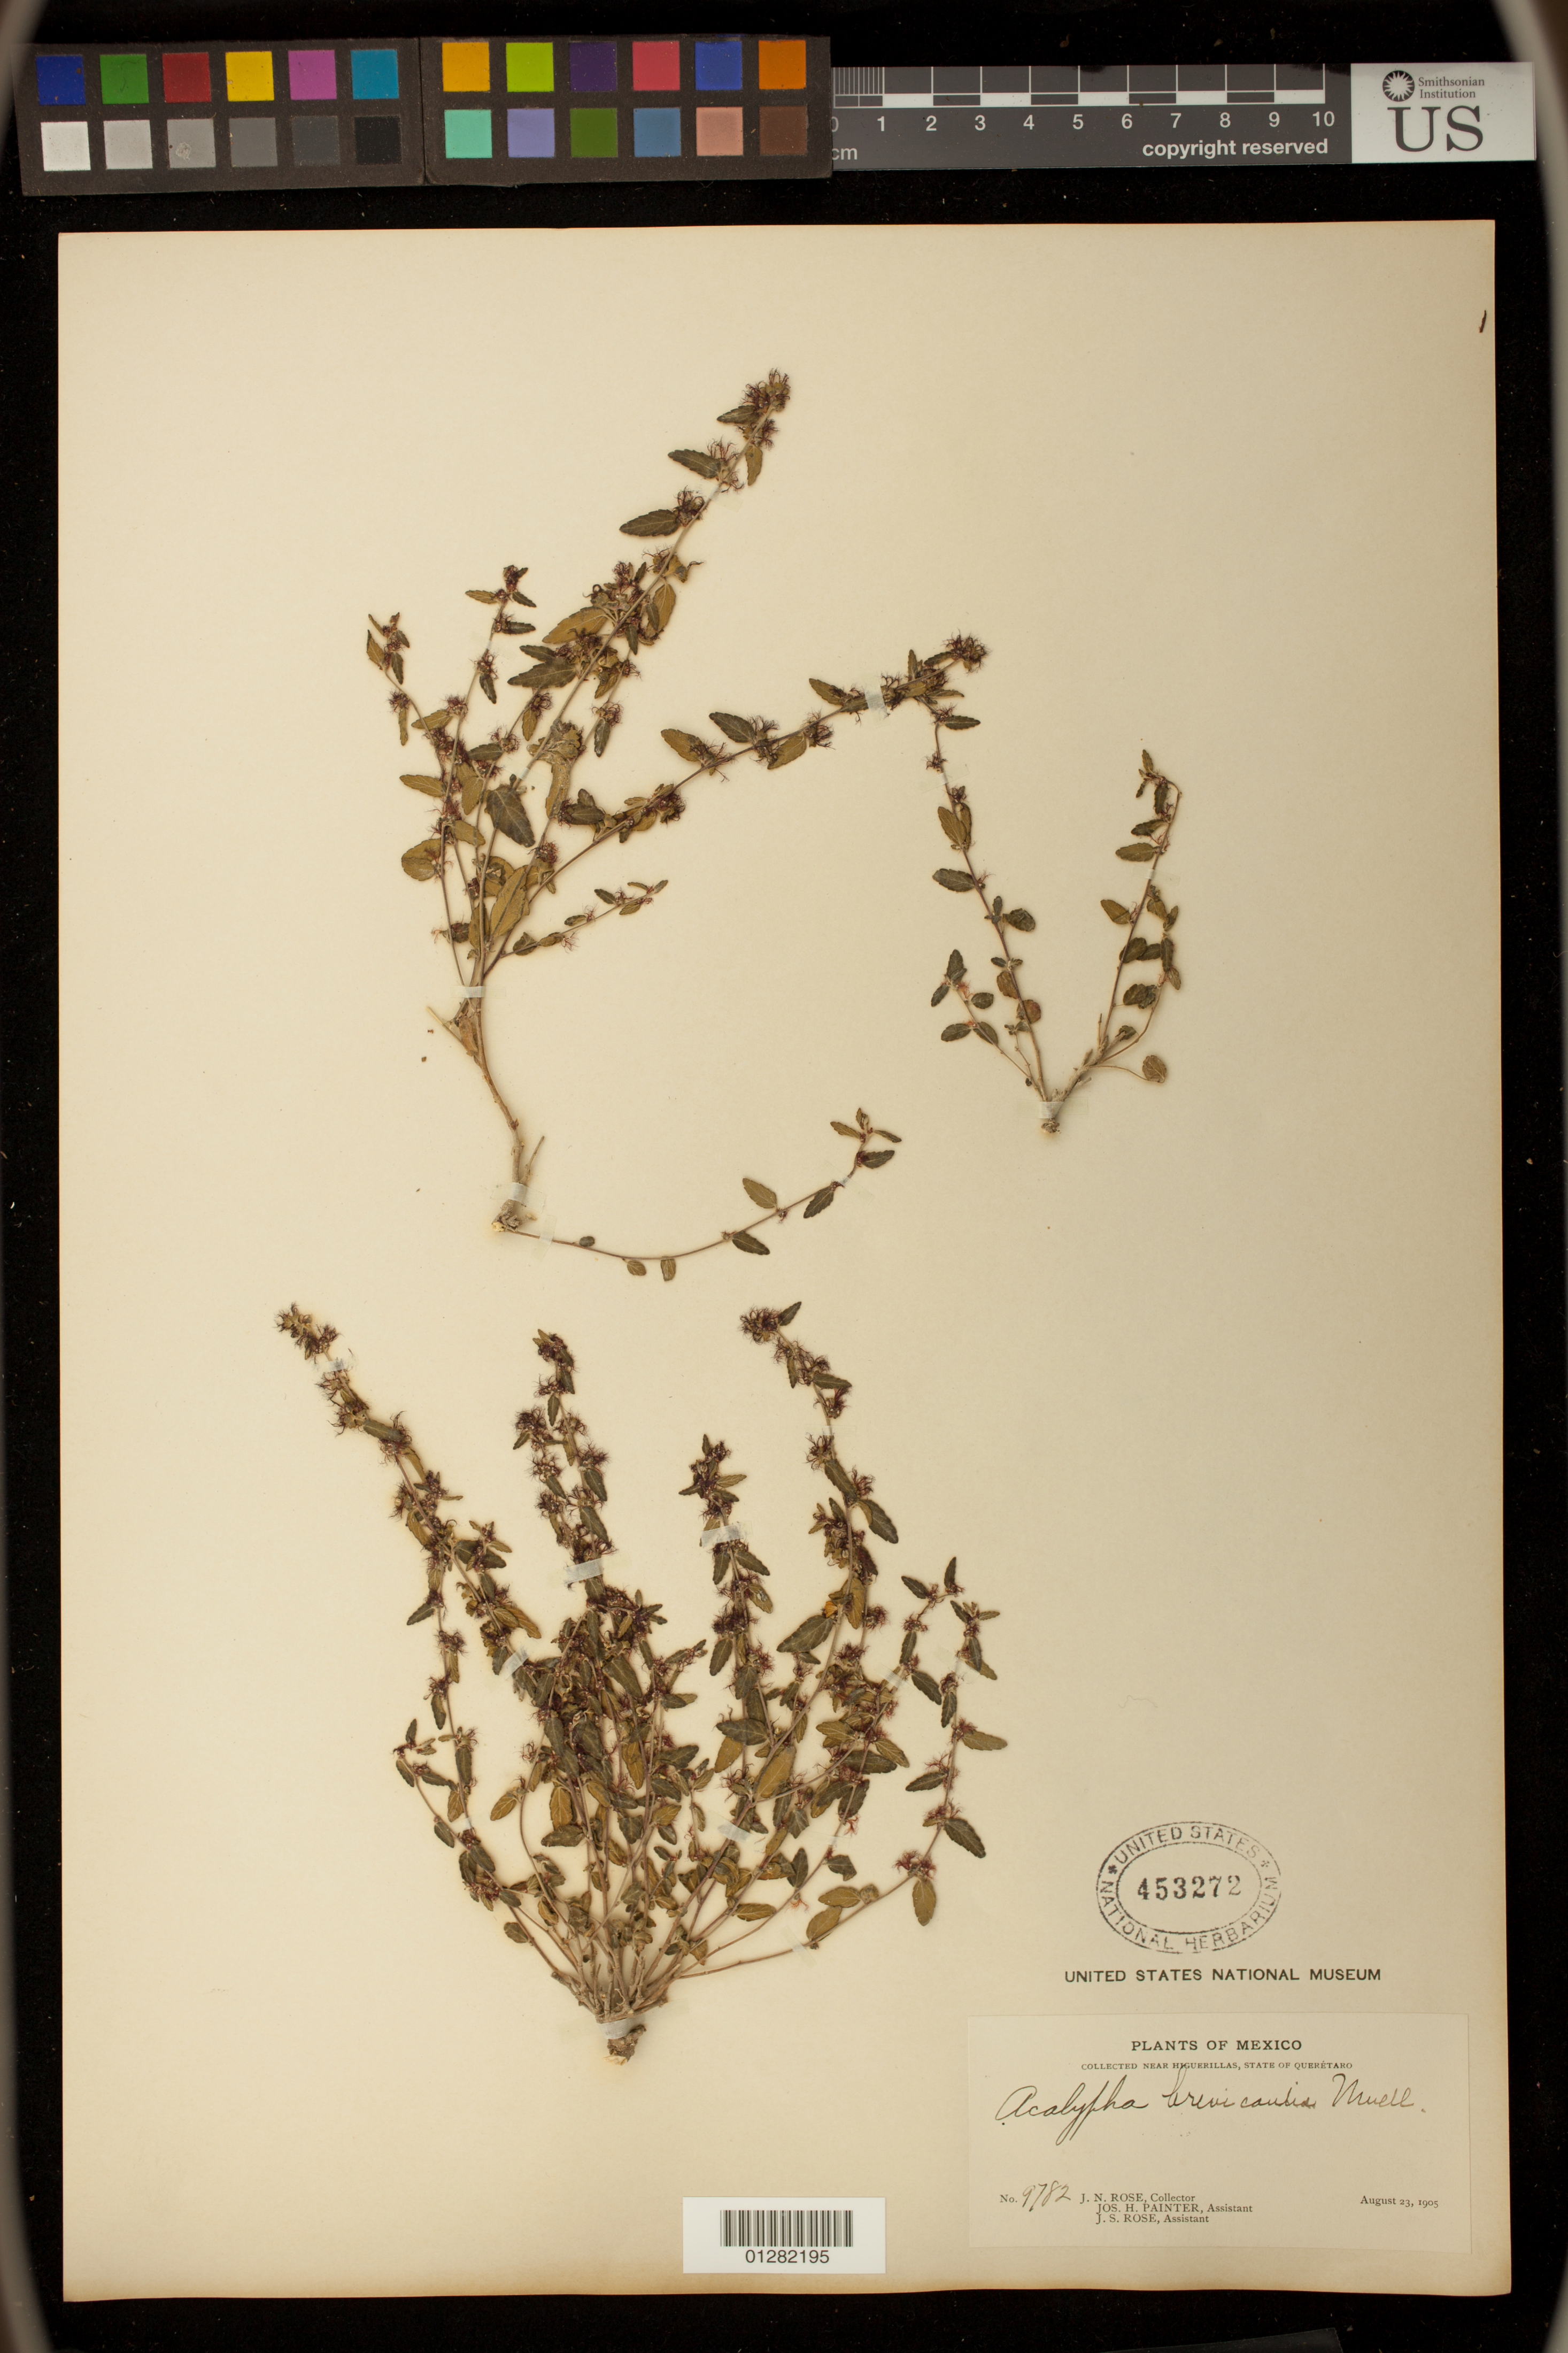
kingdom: Plantae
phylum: Tracheophyta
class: Magnoliopsida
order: Malpighiales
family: Euphorbiaceae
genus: Acalypha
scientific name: Acalypha brevicaulis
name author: Müll. Arg.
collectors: J. N. Rose, J. H. Painter & J. S. Rose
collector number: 9782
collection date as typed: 23 Aug 1905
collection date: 1905-08-23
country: Mexico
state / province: Querétaro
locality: Near Higuerillas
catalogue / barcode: US 453272